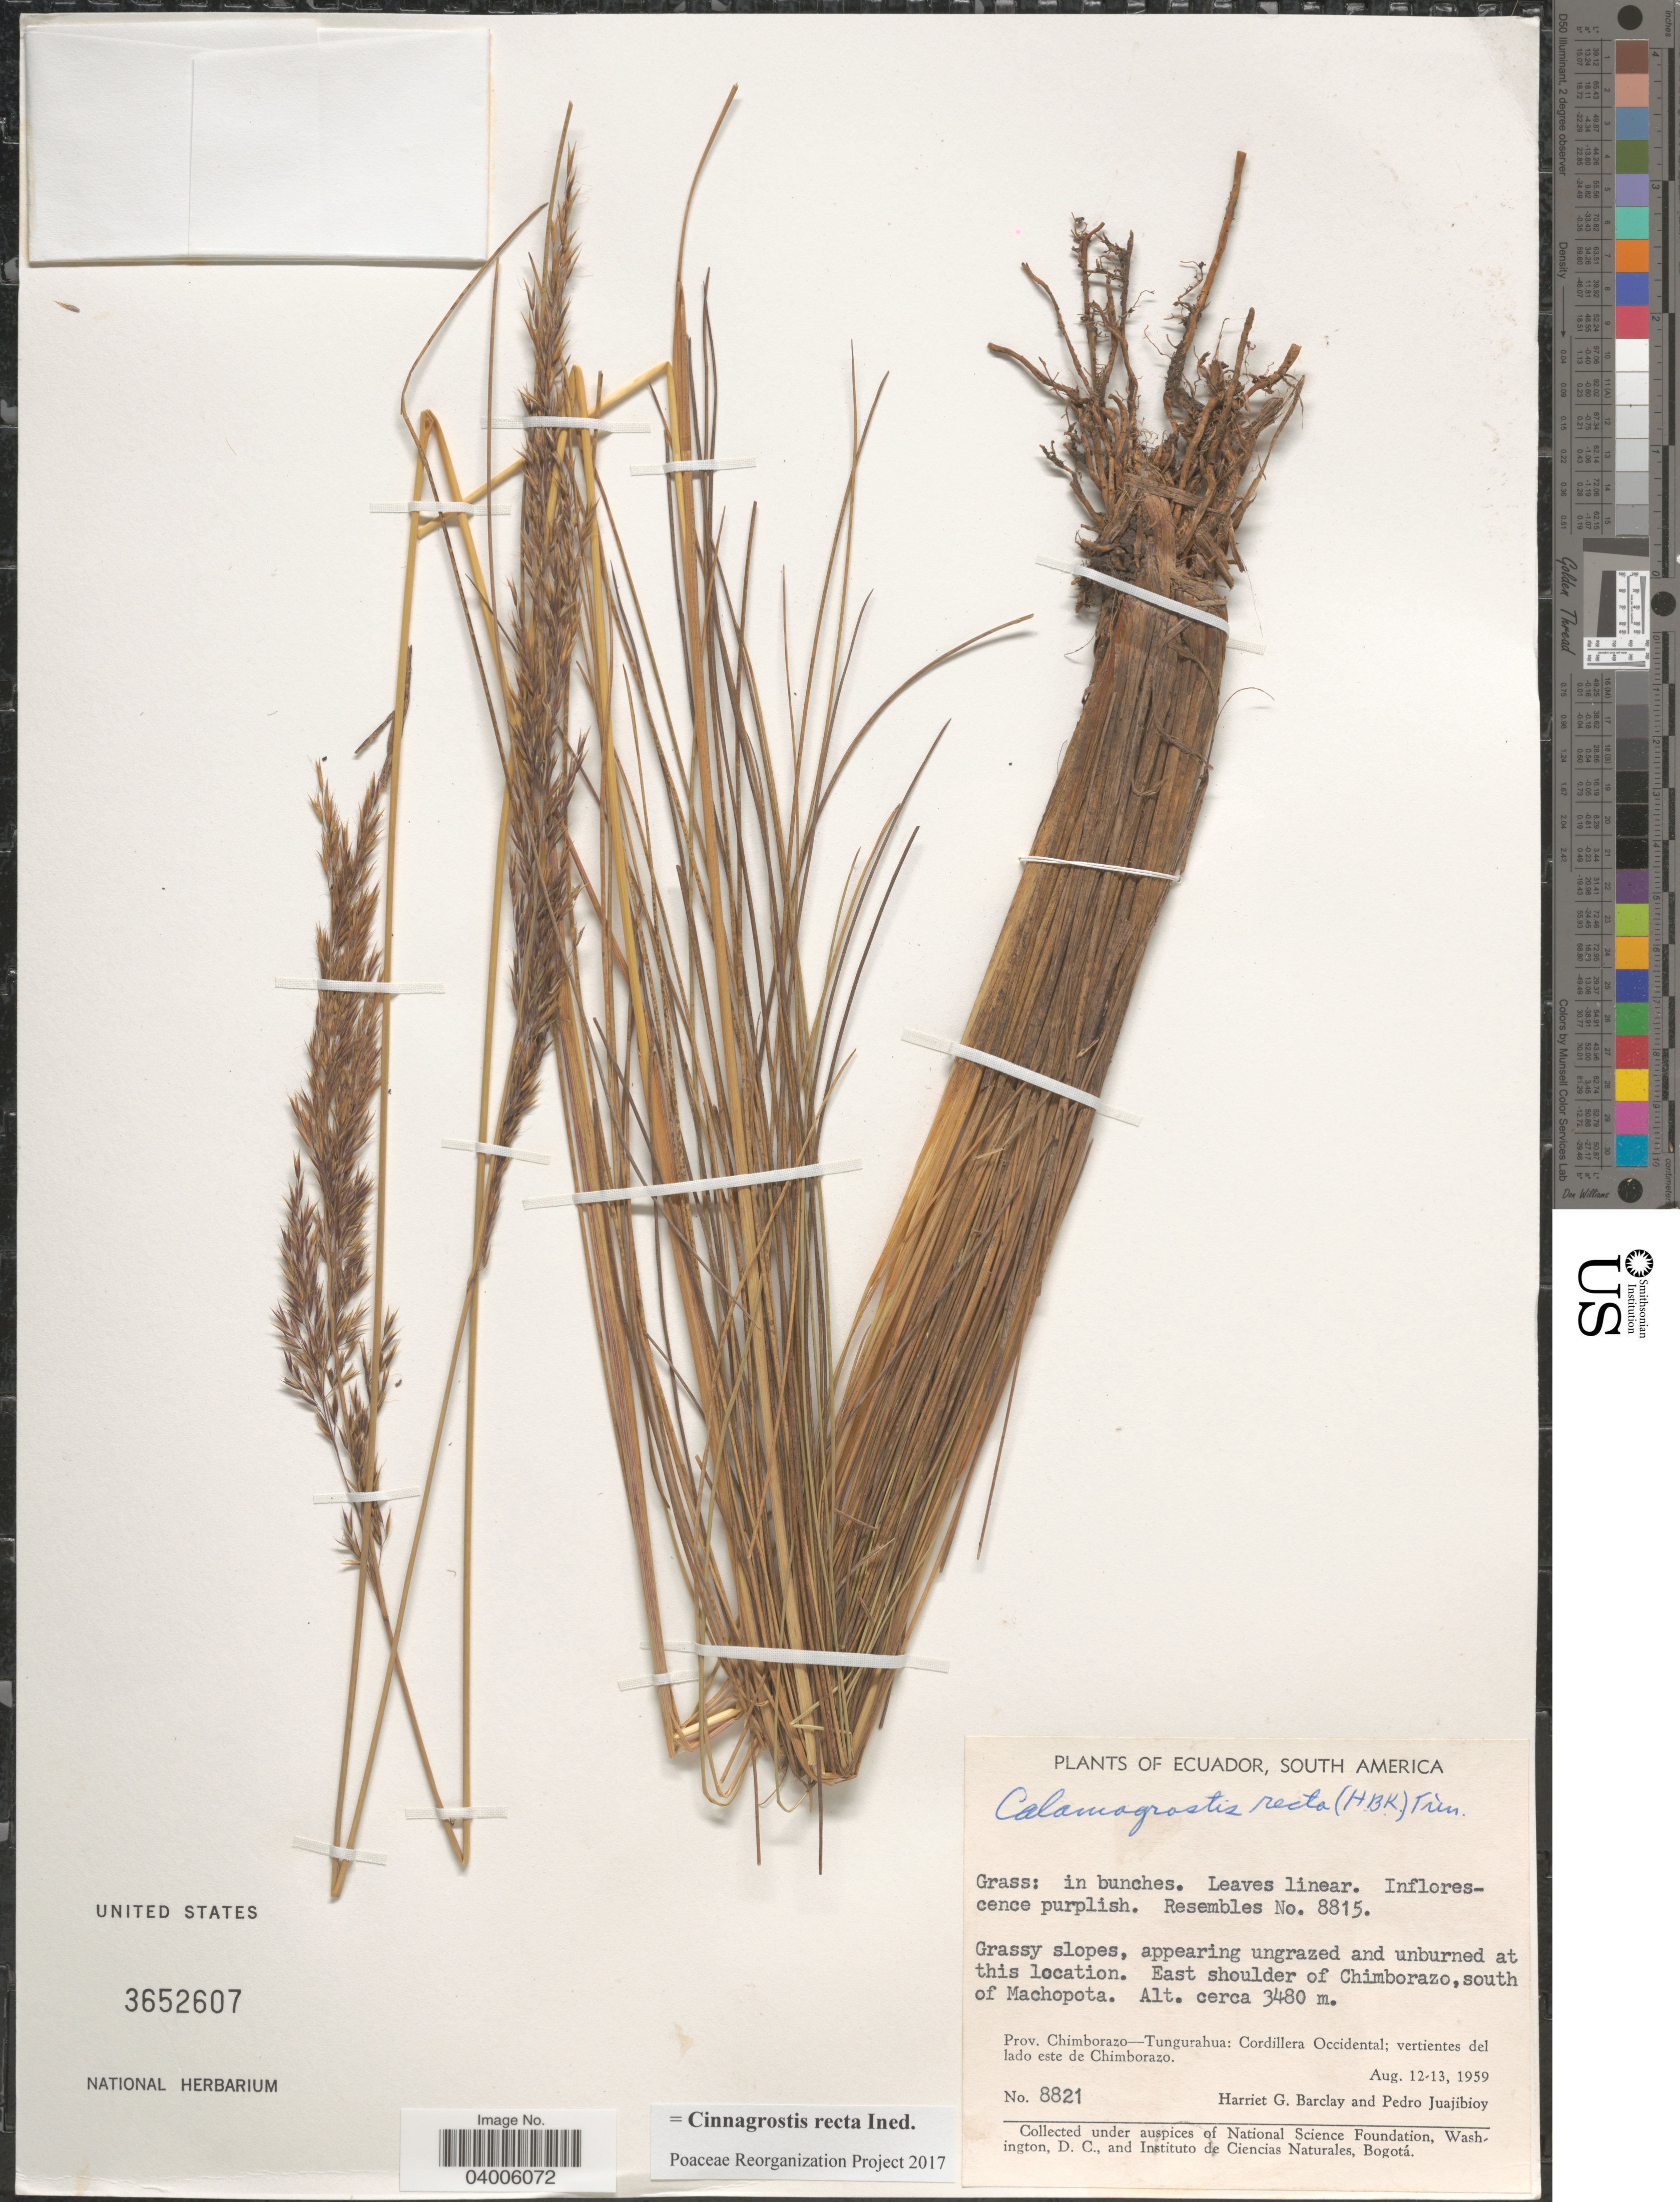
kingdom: Plantae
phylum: Tracheophyta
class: Liliopsida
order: Poales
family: Poaceae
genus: Cinnagrostis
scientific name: Cinnagrostis recta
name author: (Kunth) P.M. Peterson et al.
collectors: H. G. Barclay & P. Juajibioy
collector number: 8821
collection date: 1959-08-12/1959-08-13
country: Ecuador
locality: East shoulder of Chimborazo, south of Machopota. Prov. Chimborazo-Tungurahua: Cordillera Occidental; vertientes del lado este de Chimborazo.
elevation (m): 3480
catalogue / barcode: US 3652607